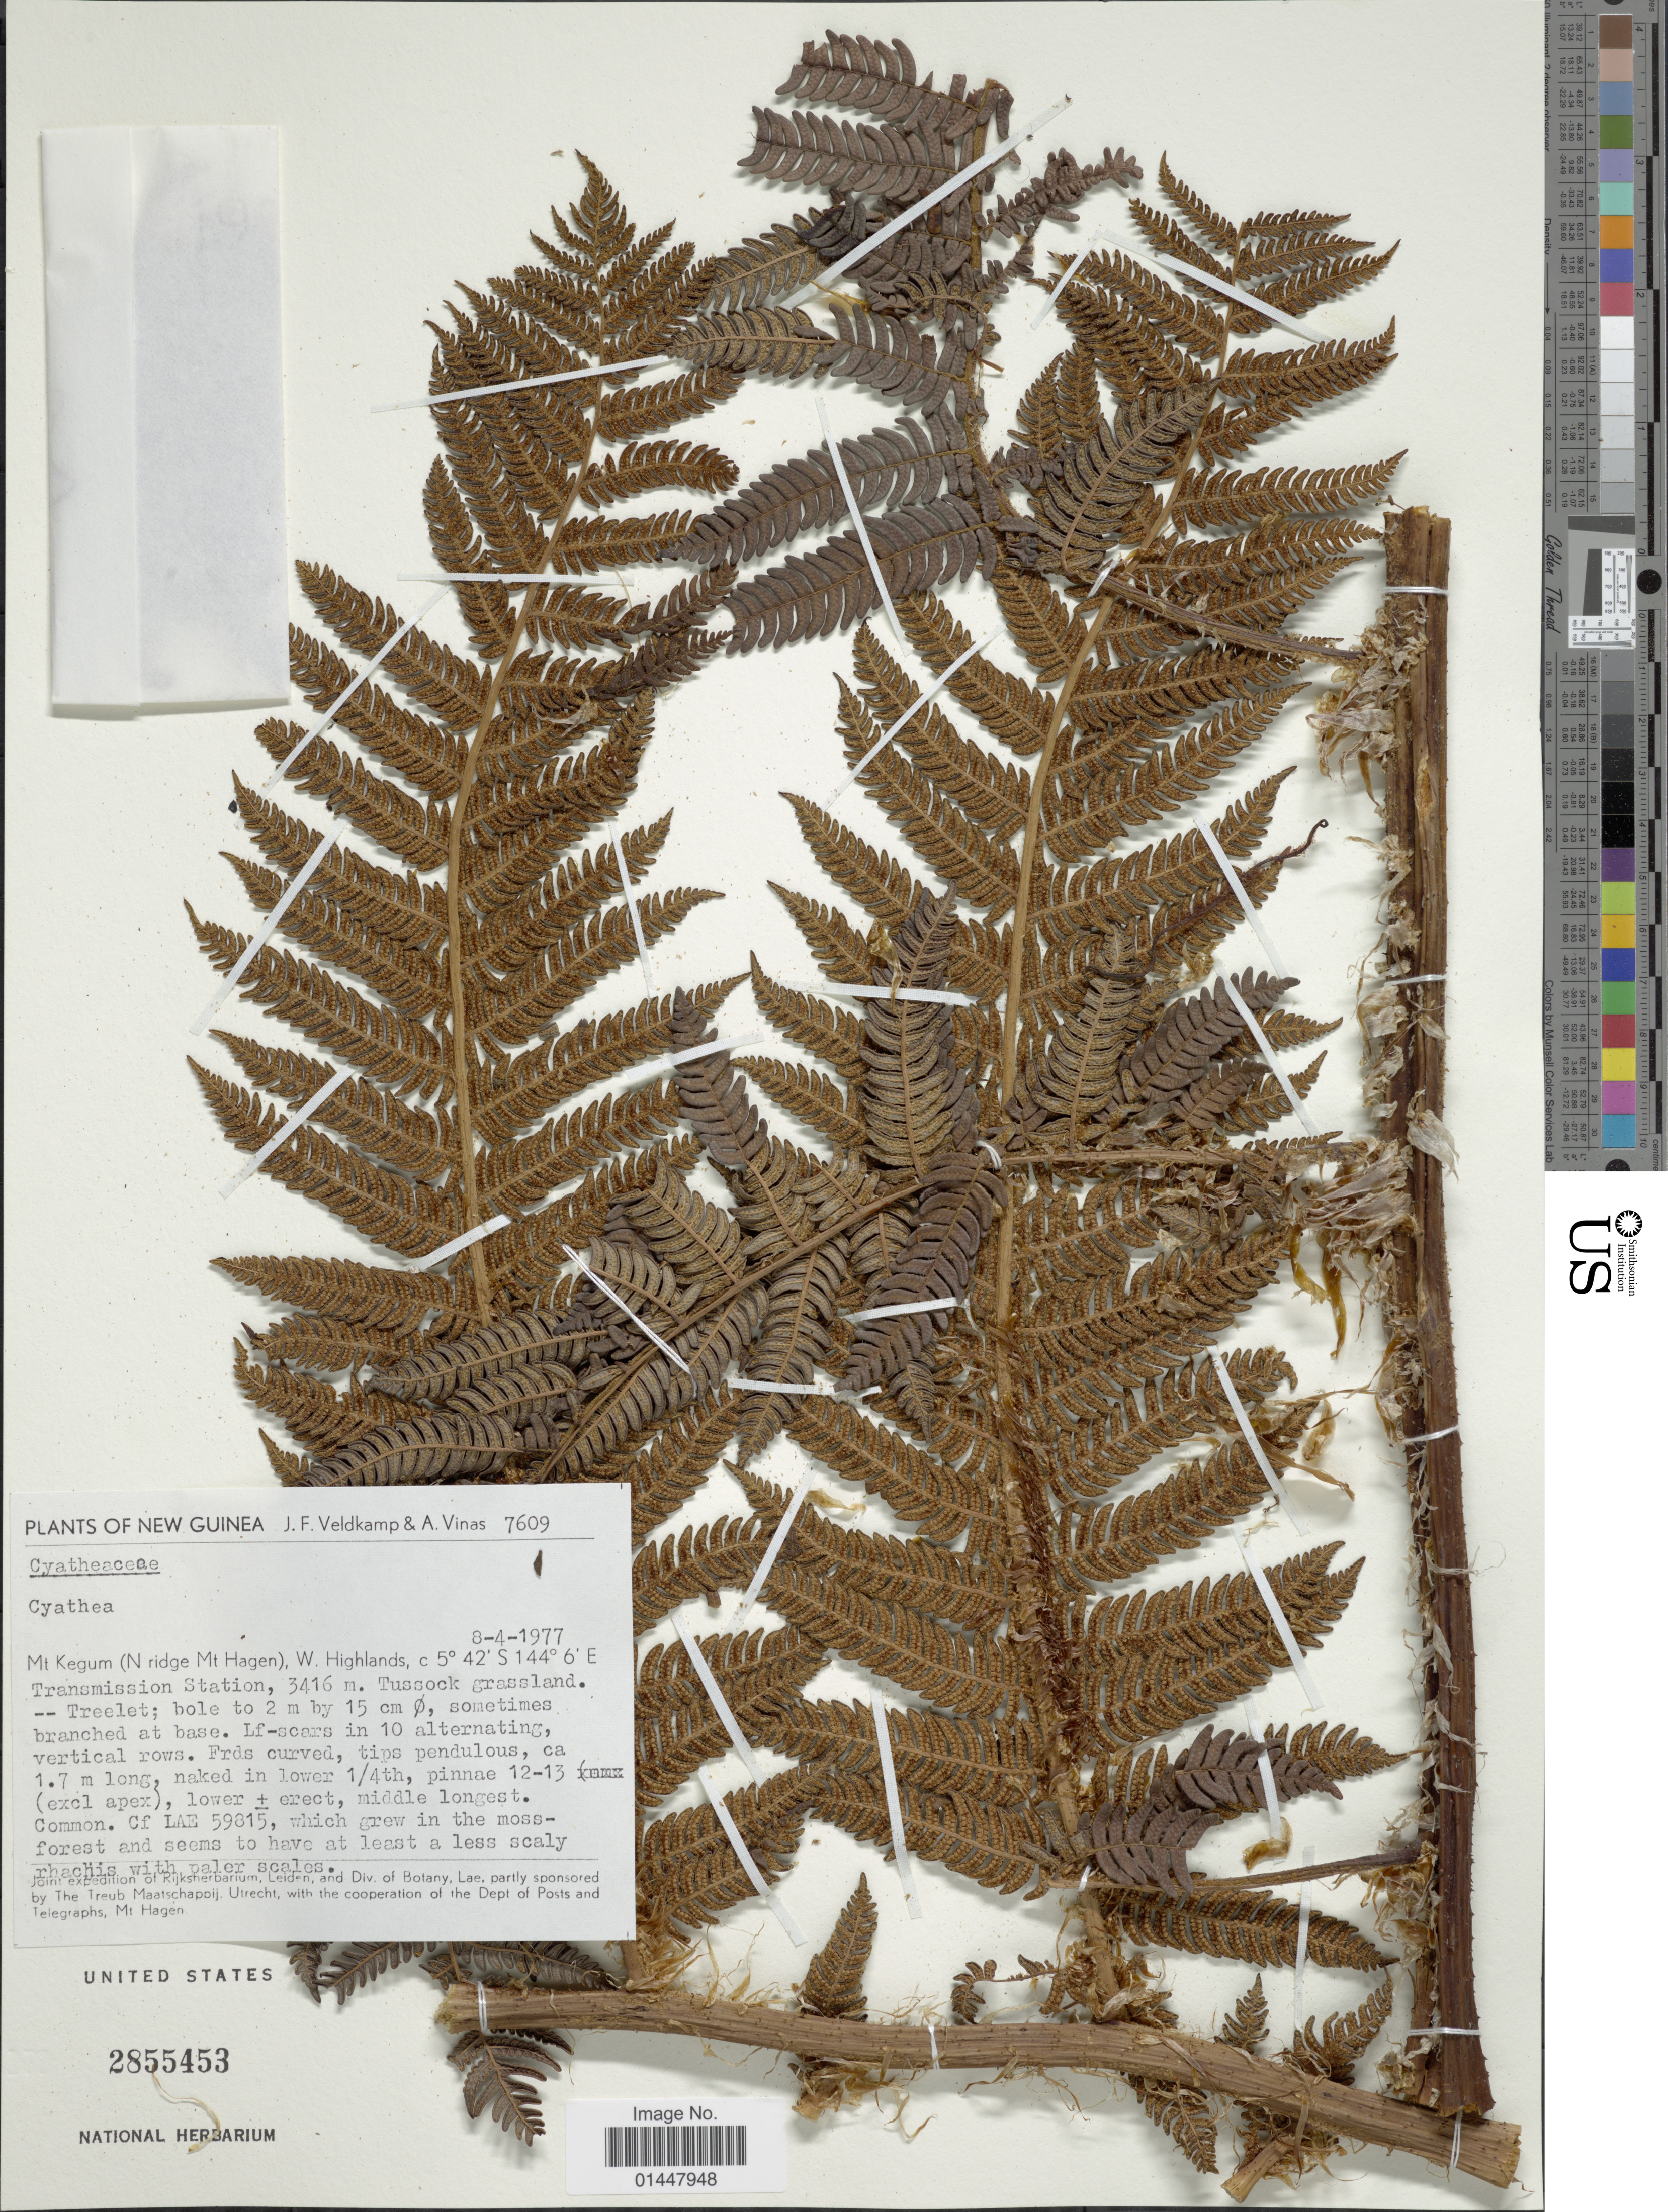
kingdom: Plantae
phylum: Tracheophyta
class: Polypodiopsida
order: Cyatheales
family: Cyatheaceae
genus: Sphaeropteris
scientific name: Sphaeropteris sp.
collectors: J. F. Veldkamp & A. Vinas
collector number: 7609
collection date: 1977-04-08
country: Papua New Guinea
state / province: Western Highlands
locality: New Guinea, Mt.Kegum (N ridge Mt Hagen) W. Highlands, Transmission Station. Tussock grassland.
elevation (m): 3416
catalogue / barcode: US 2855453